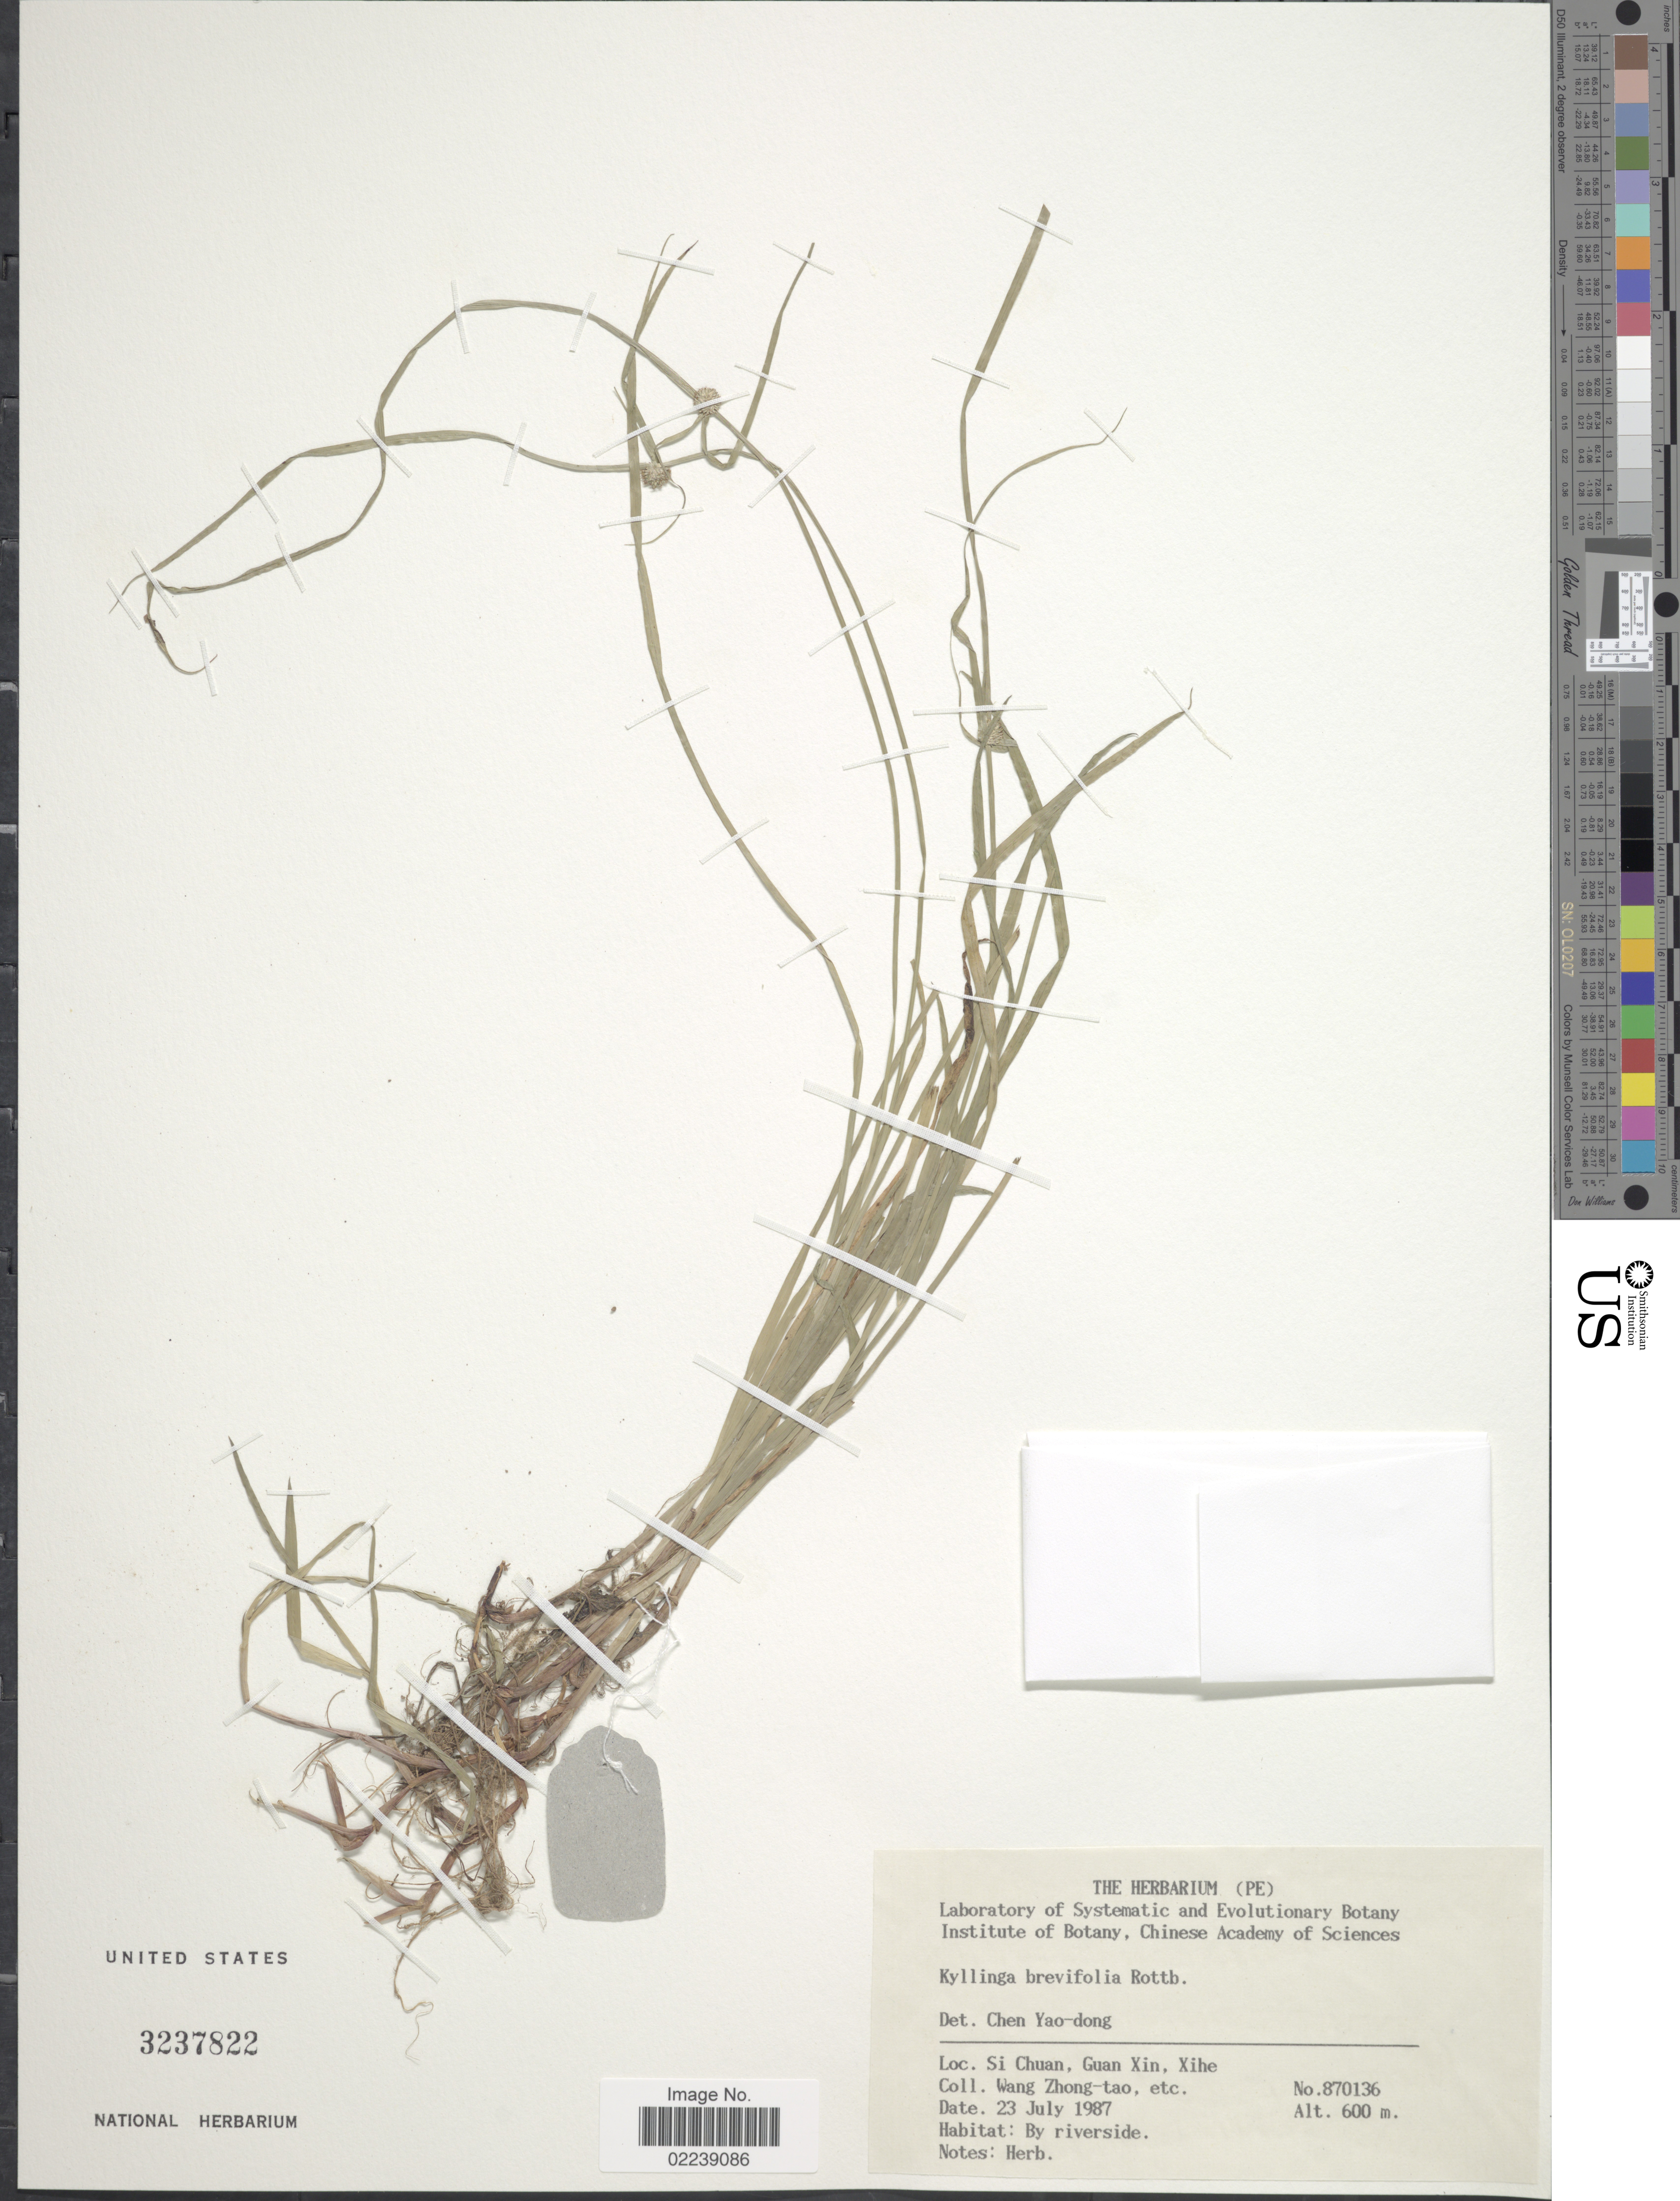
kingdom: Plantae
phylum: Tracheophyta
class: Liliopsida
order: Poales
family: Cyperaceae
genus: Cyperus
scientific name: Cyperus brevifolioides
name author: Thieret & Delahouss.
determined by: Strong, M. T., (US), Smithsonian Institution - National Museum of Natural History (UNITED STATES)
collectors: W. Zhong-Tao & et al.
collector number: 870136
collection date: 1987-07-23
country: China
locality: Si Chuan, Guan Xin, Xihe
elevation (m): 600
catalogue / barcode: US 3237822